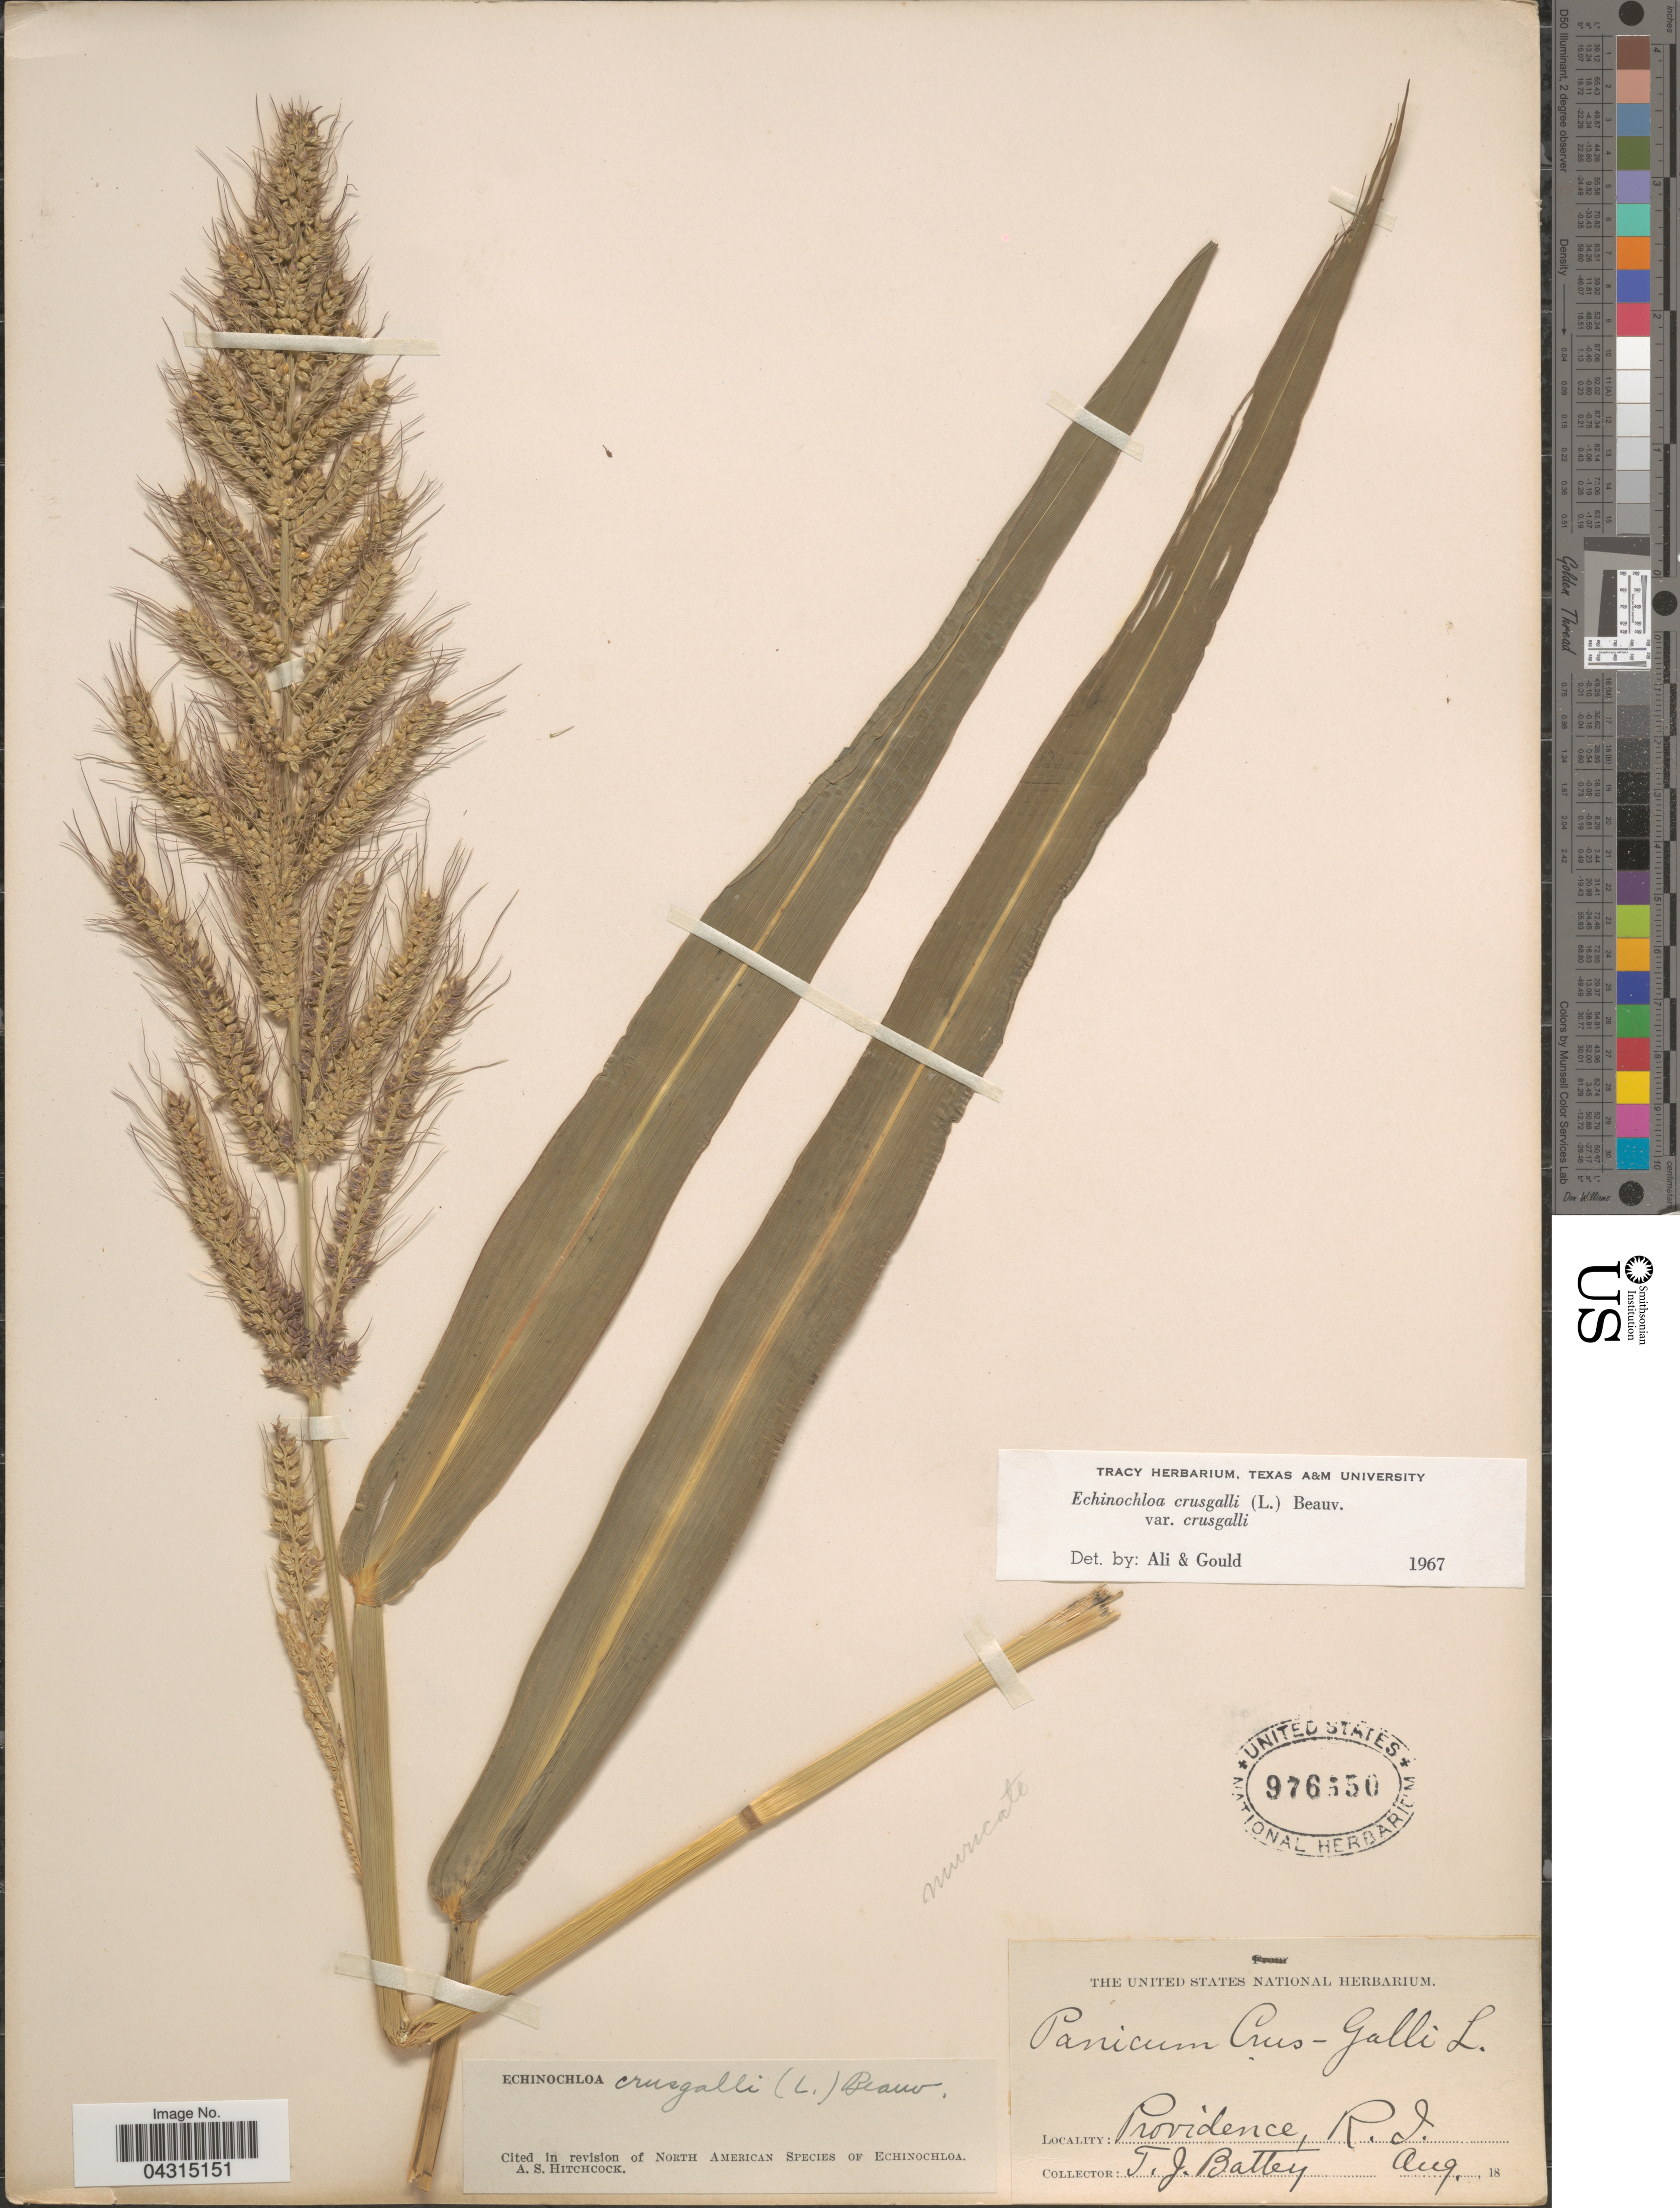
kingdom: Plantae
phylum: Tracheophyta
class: Liliopsida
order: Poales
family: Poaceae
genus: Echinochloa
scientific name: Echinochloa crus-galli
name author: (L.) P. Beauv.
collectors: T. Battey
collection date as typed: Aug. 18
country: United States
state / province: Rhode Island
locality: Providence.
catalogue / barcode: US 976550